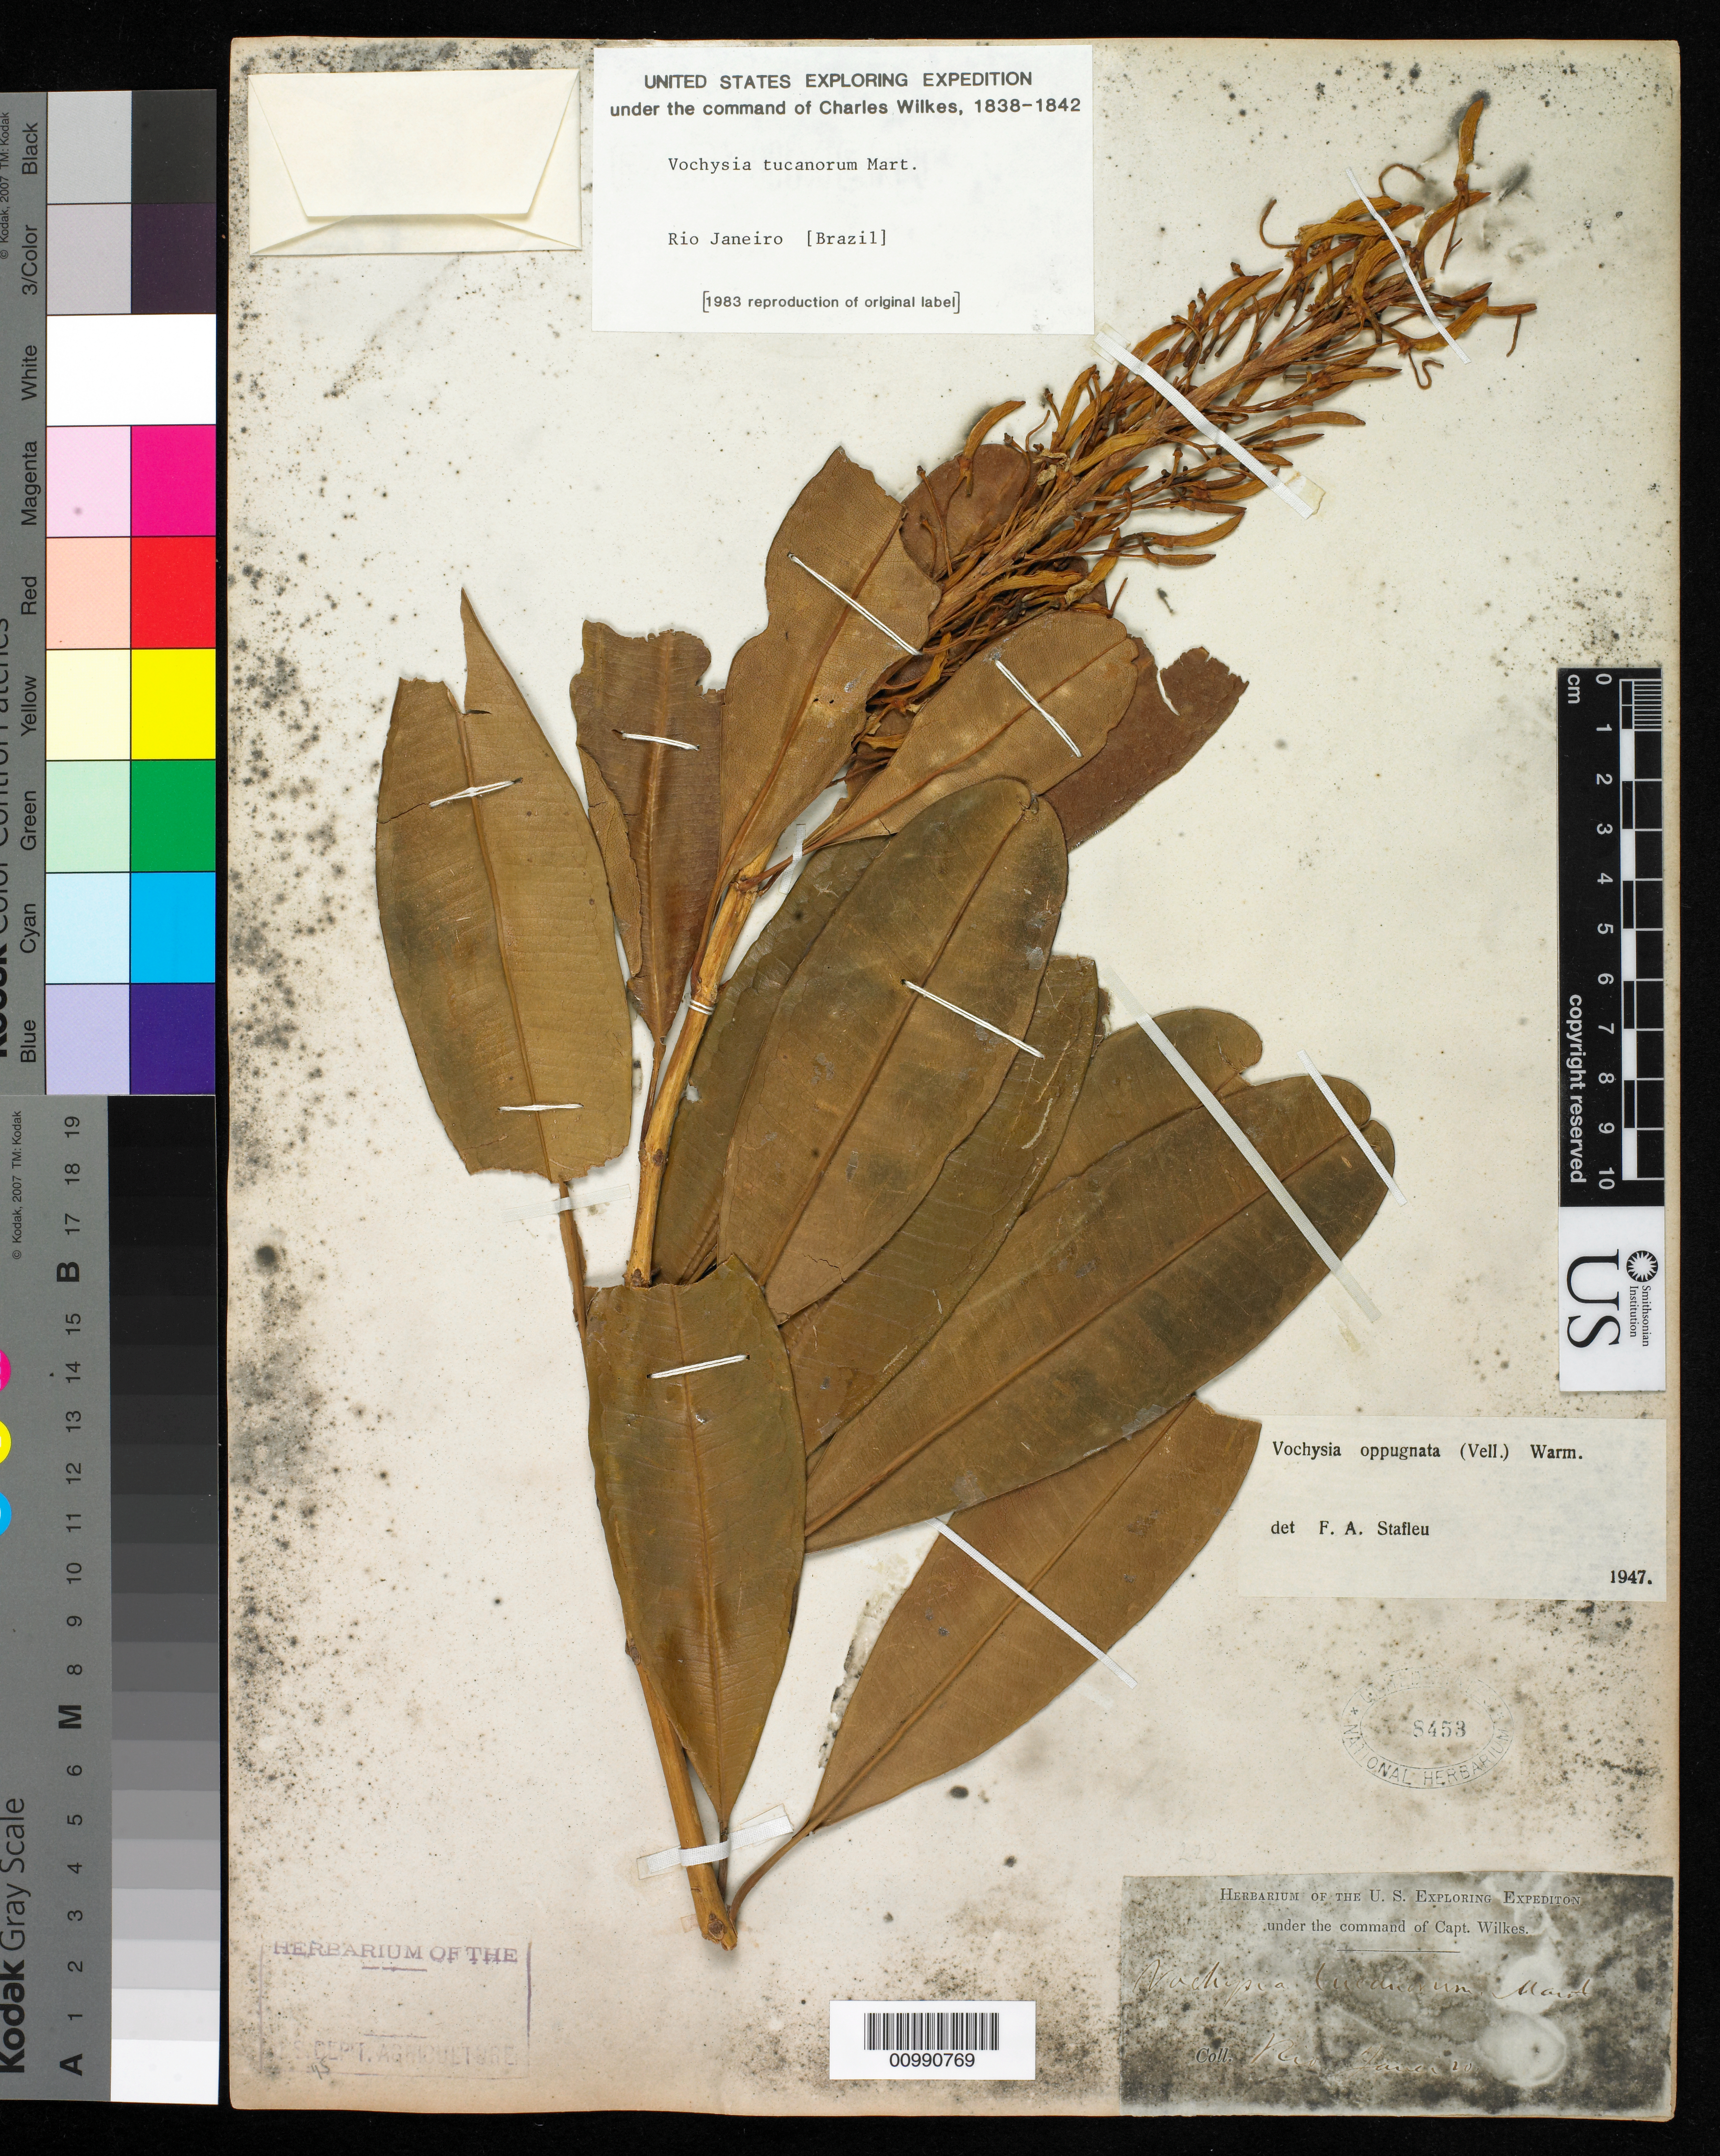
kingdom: Plantae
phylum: Tracheophyta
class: Magnoliopsida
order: Myrtales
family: Vochysiaceae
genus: Vochysia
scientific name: Vochysia oppugnata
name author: (Velloso) Warm.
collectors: Wilkes Explor. Exped.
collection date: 1838/1842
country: Brazil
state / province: Rio de Janeiro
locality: Rio Janeiro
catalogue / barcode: US 8453